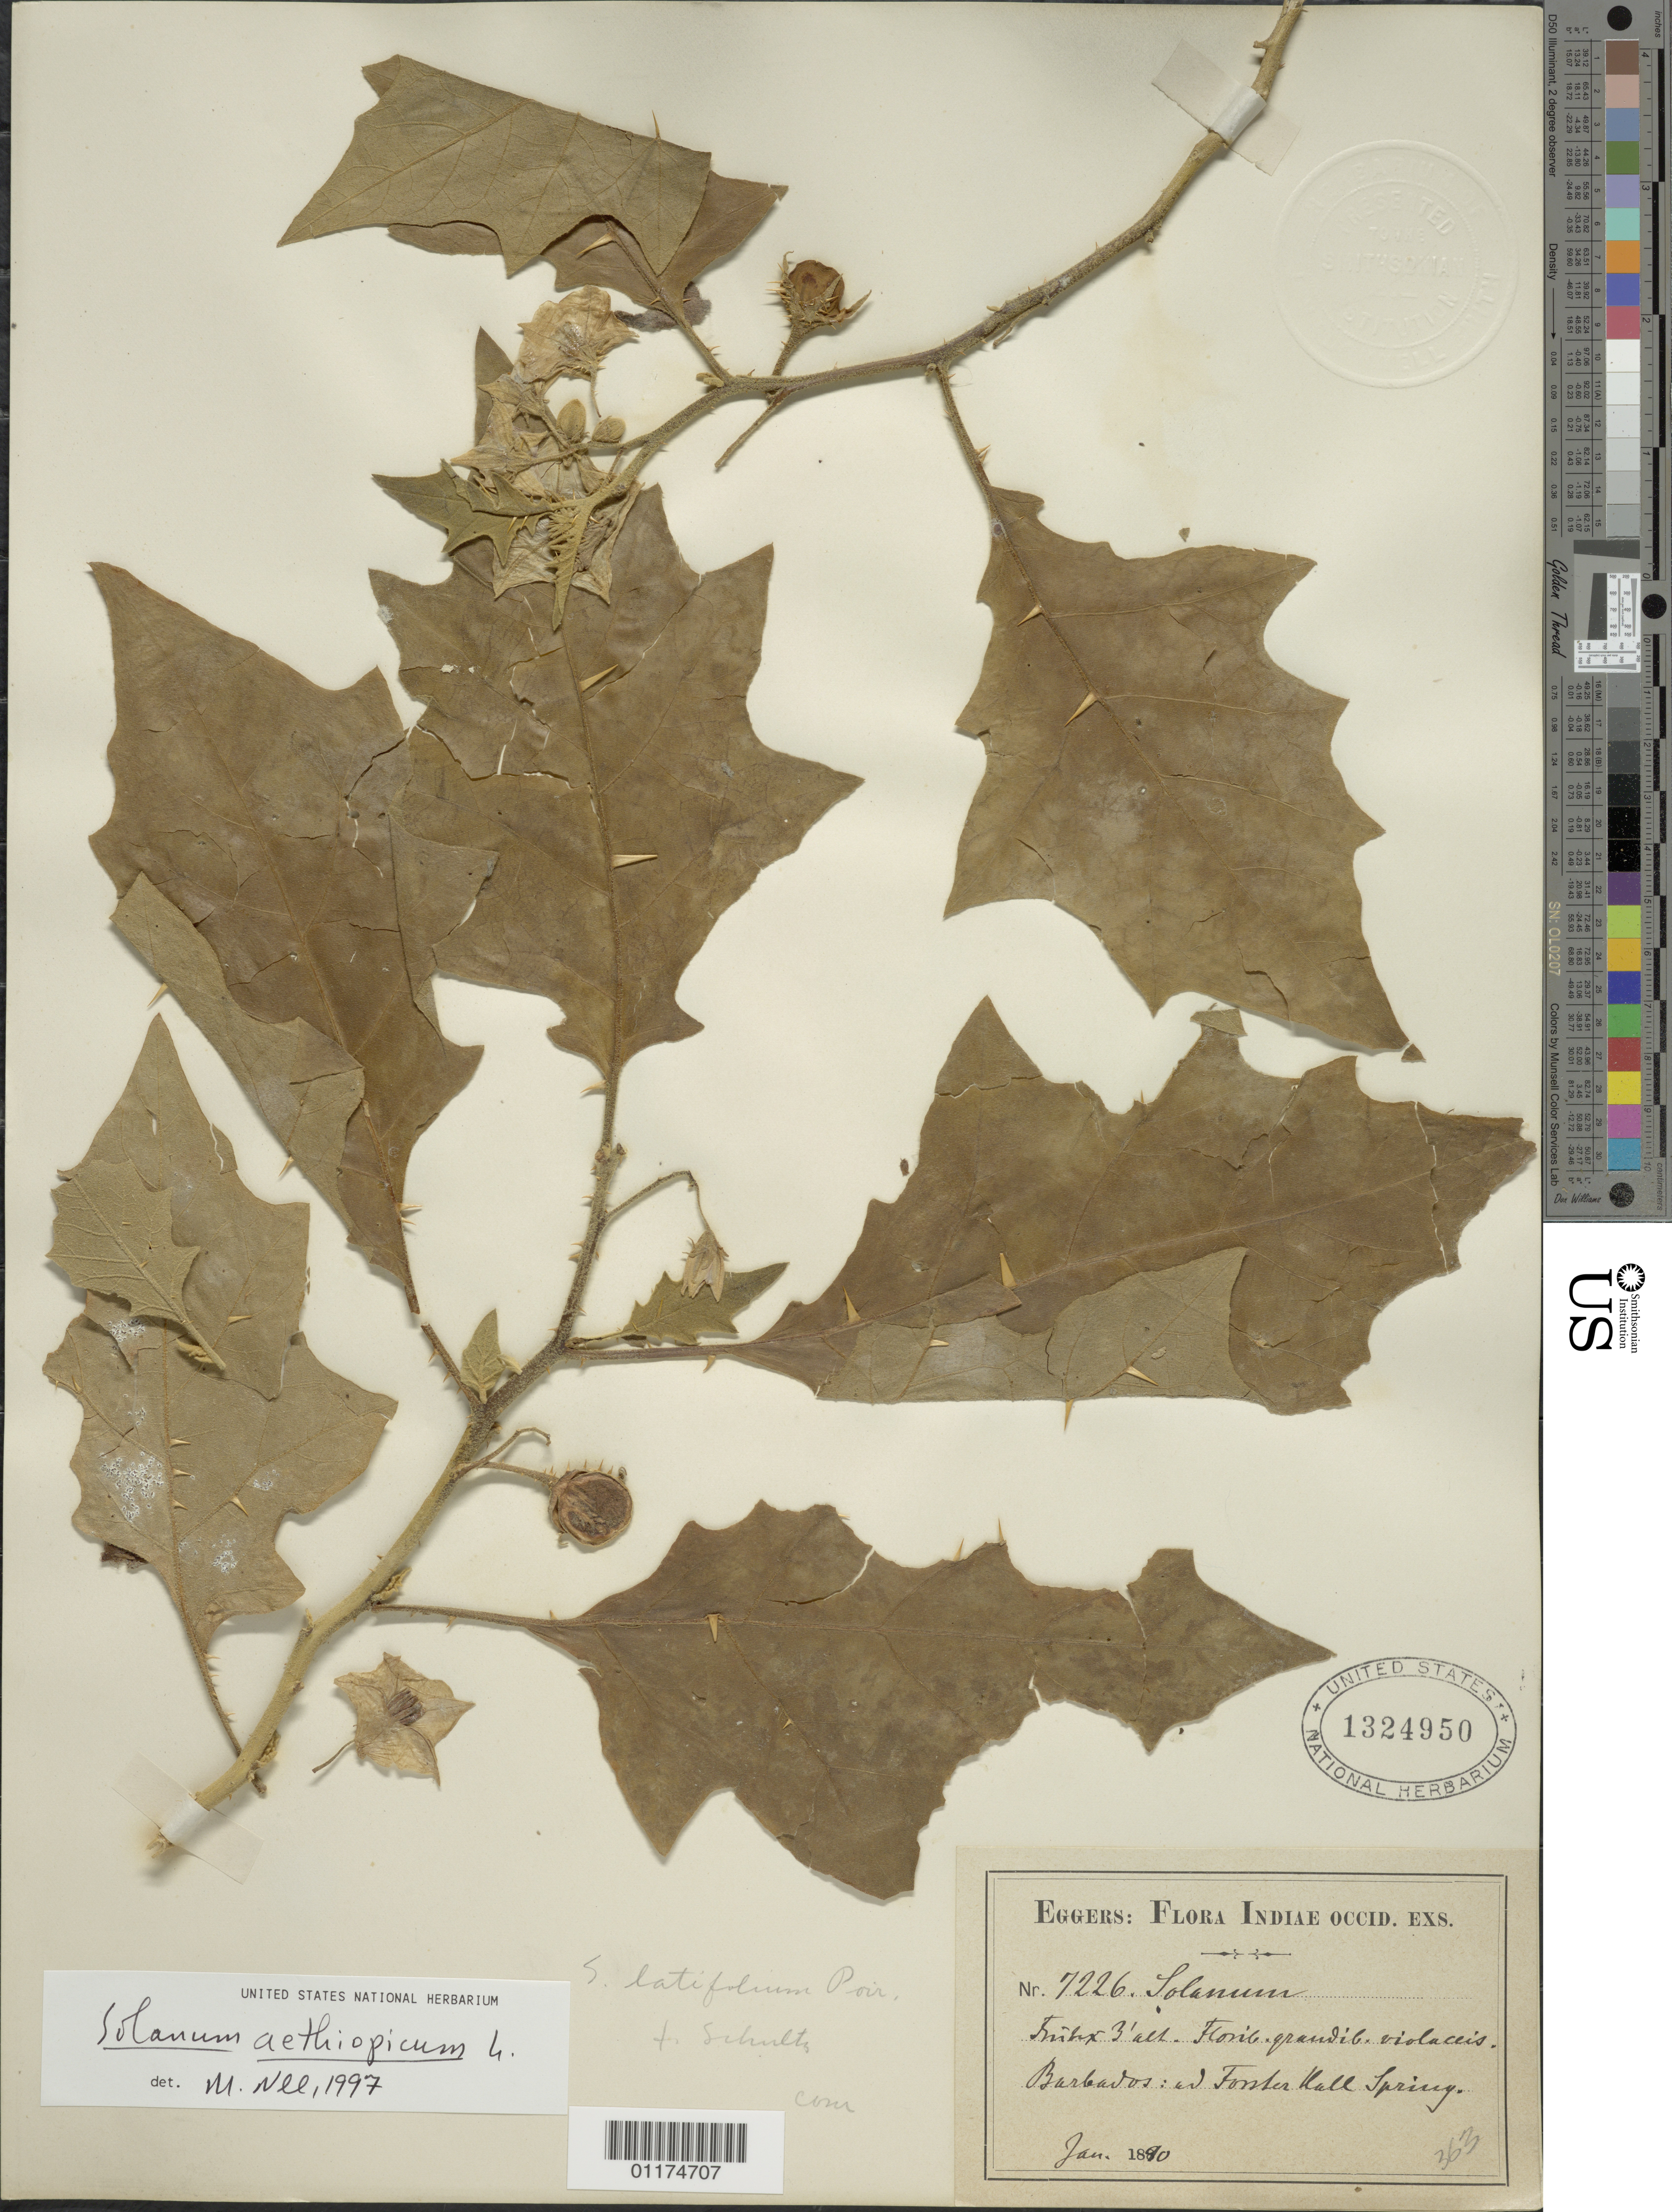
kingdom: Plantae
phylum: Tracheophyta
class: Magnoliopsida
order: Solanales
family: Solanaceae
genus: Solanum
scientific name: Solanum aethiopicum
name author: L.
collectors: -. Eggers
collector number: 7226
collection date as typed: Jan 1890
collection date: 1890-01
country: Barbados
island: Barbados I.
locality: Fortes Hall Spring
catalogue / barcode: US 1324950